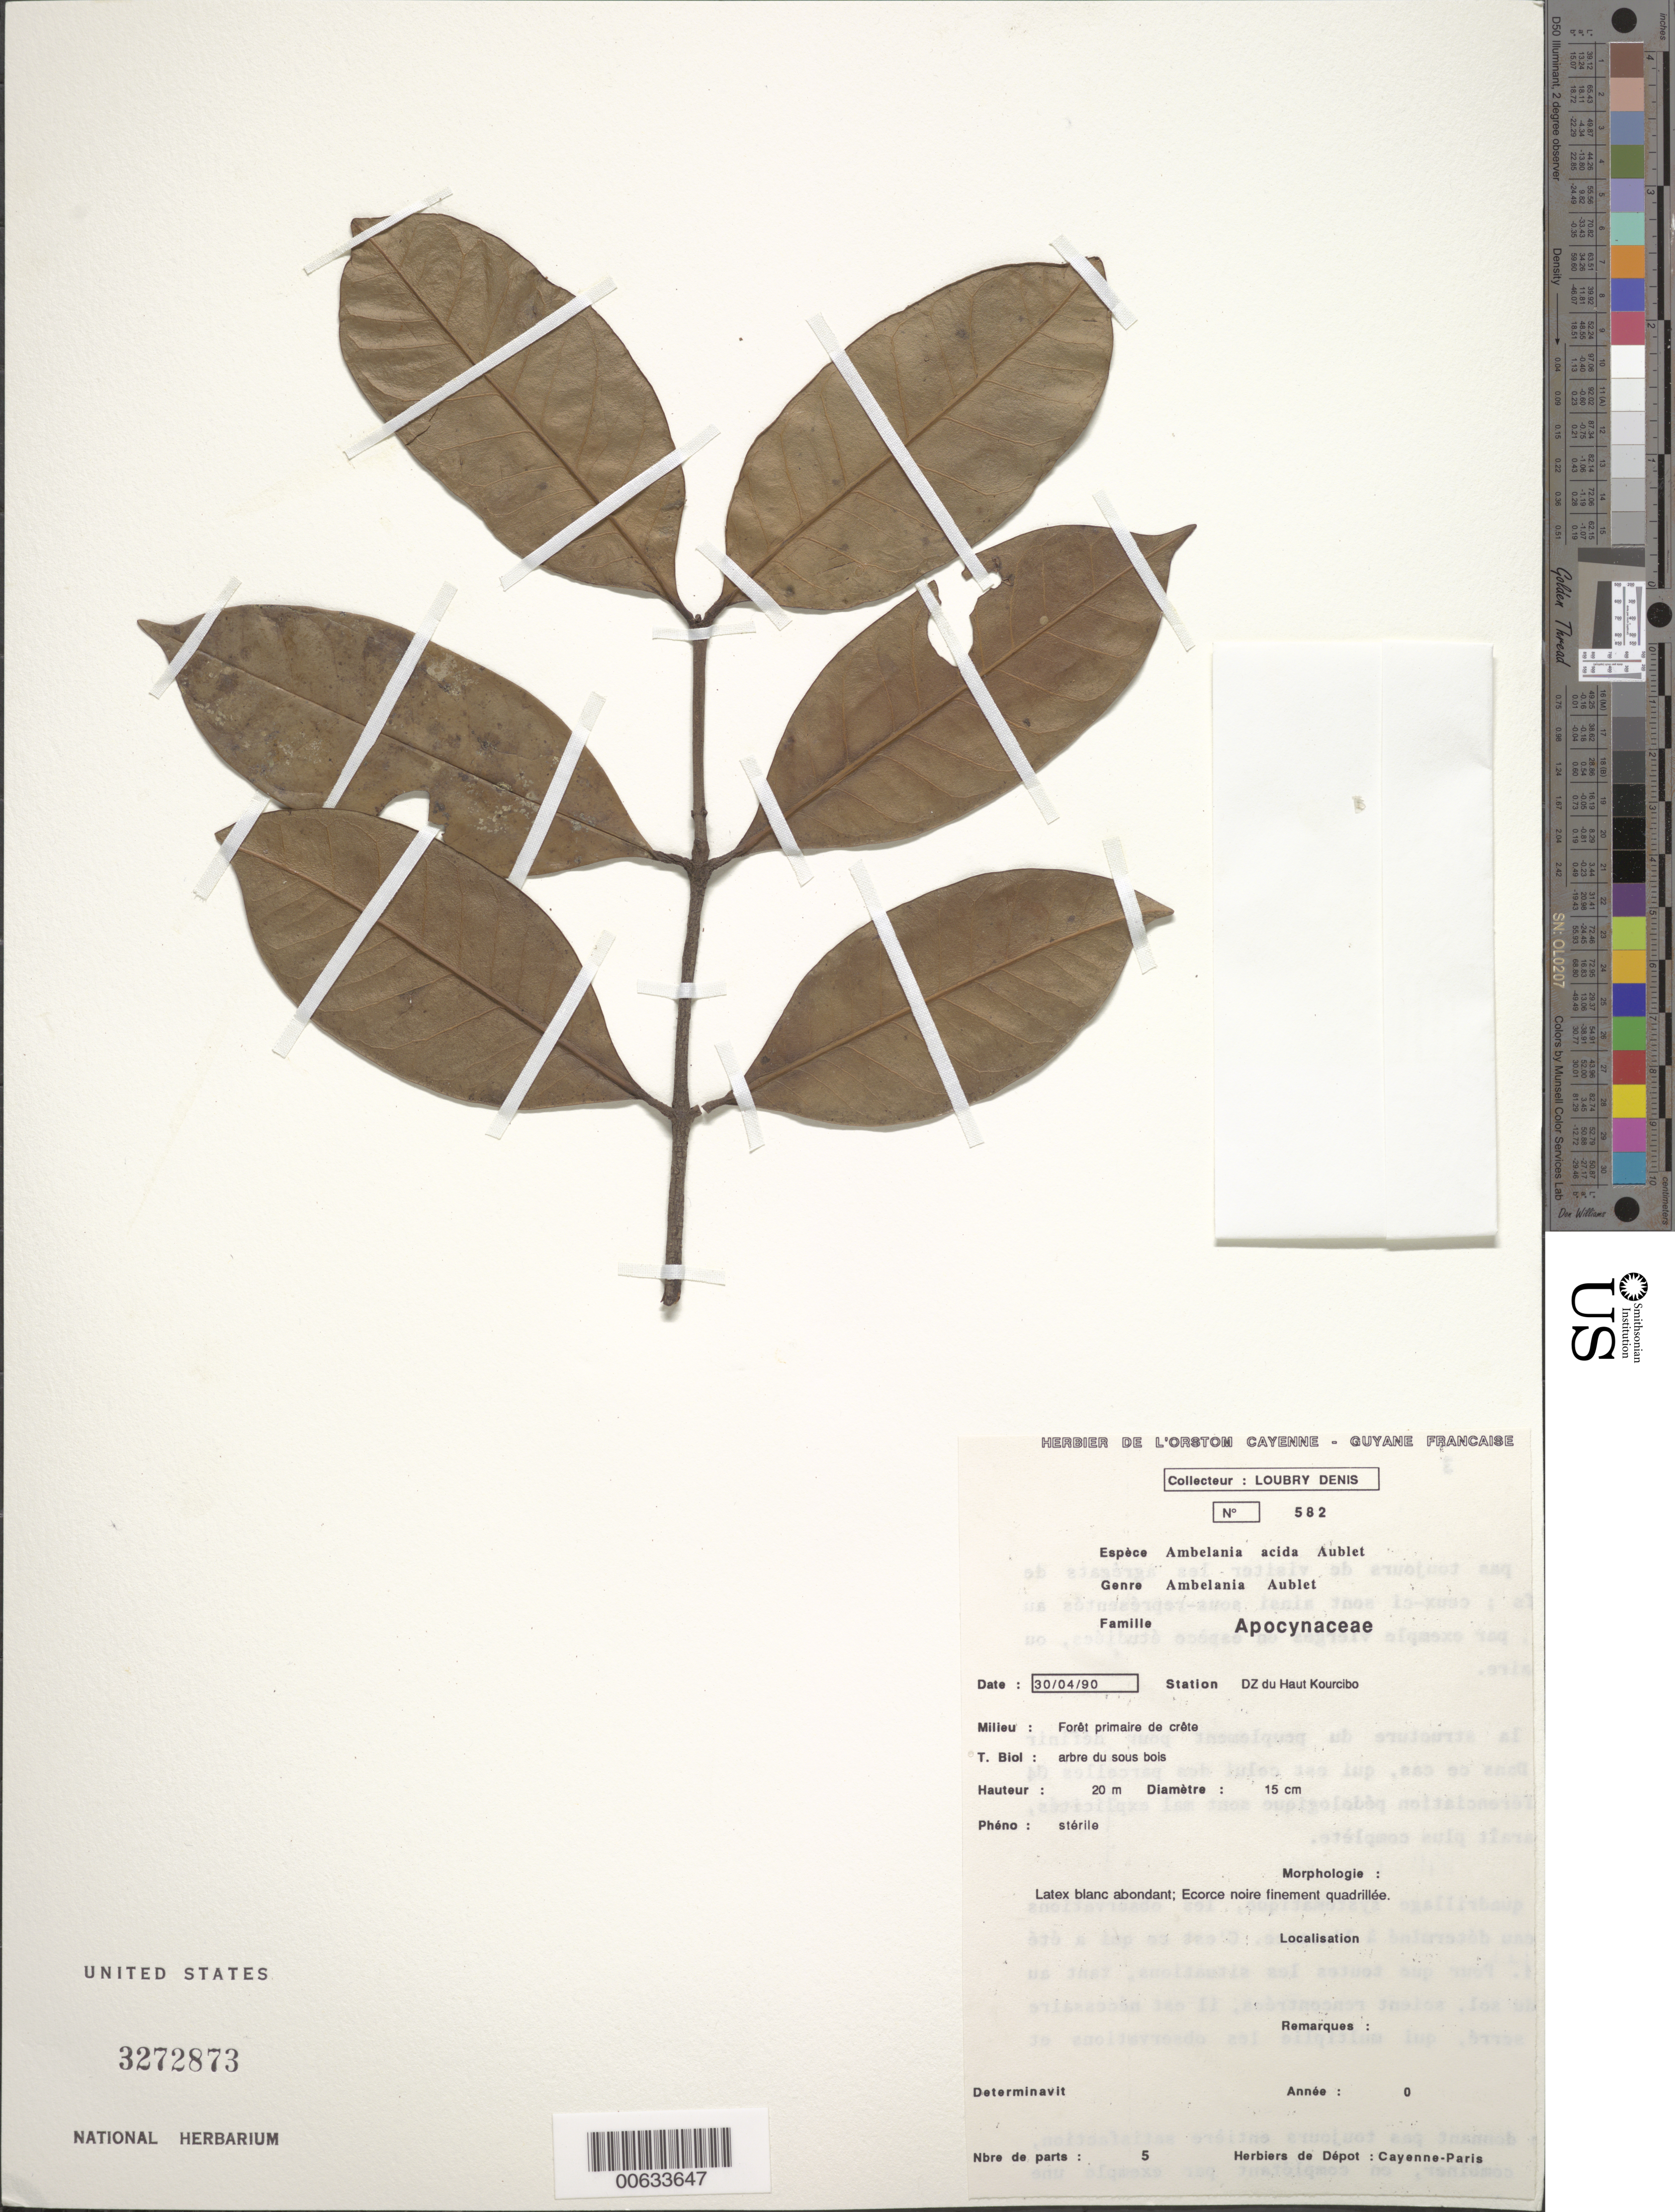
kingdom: Plantae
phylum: Tracheophyta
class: Magnoliopsida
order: Gentianales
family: Apocynaceae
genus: Ambelania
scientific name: Ambelania acida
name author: Aubl.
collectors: D. Loubry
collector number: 582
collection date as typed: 30-Apr-90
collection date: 1990-04-30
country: French Guiana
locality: DZ du Haut Kourcibo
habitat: Foret priamire de crete; sous bois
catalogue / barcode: US 3272873